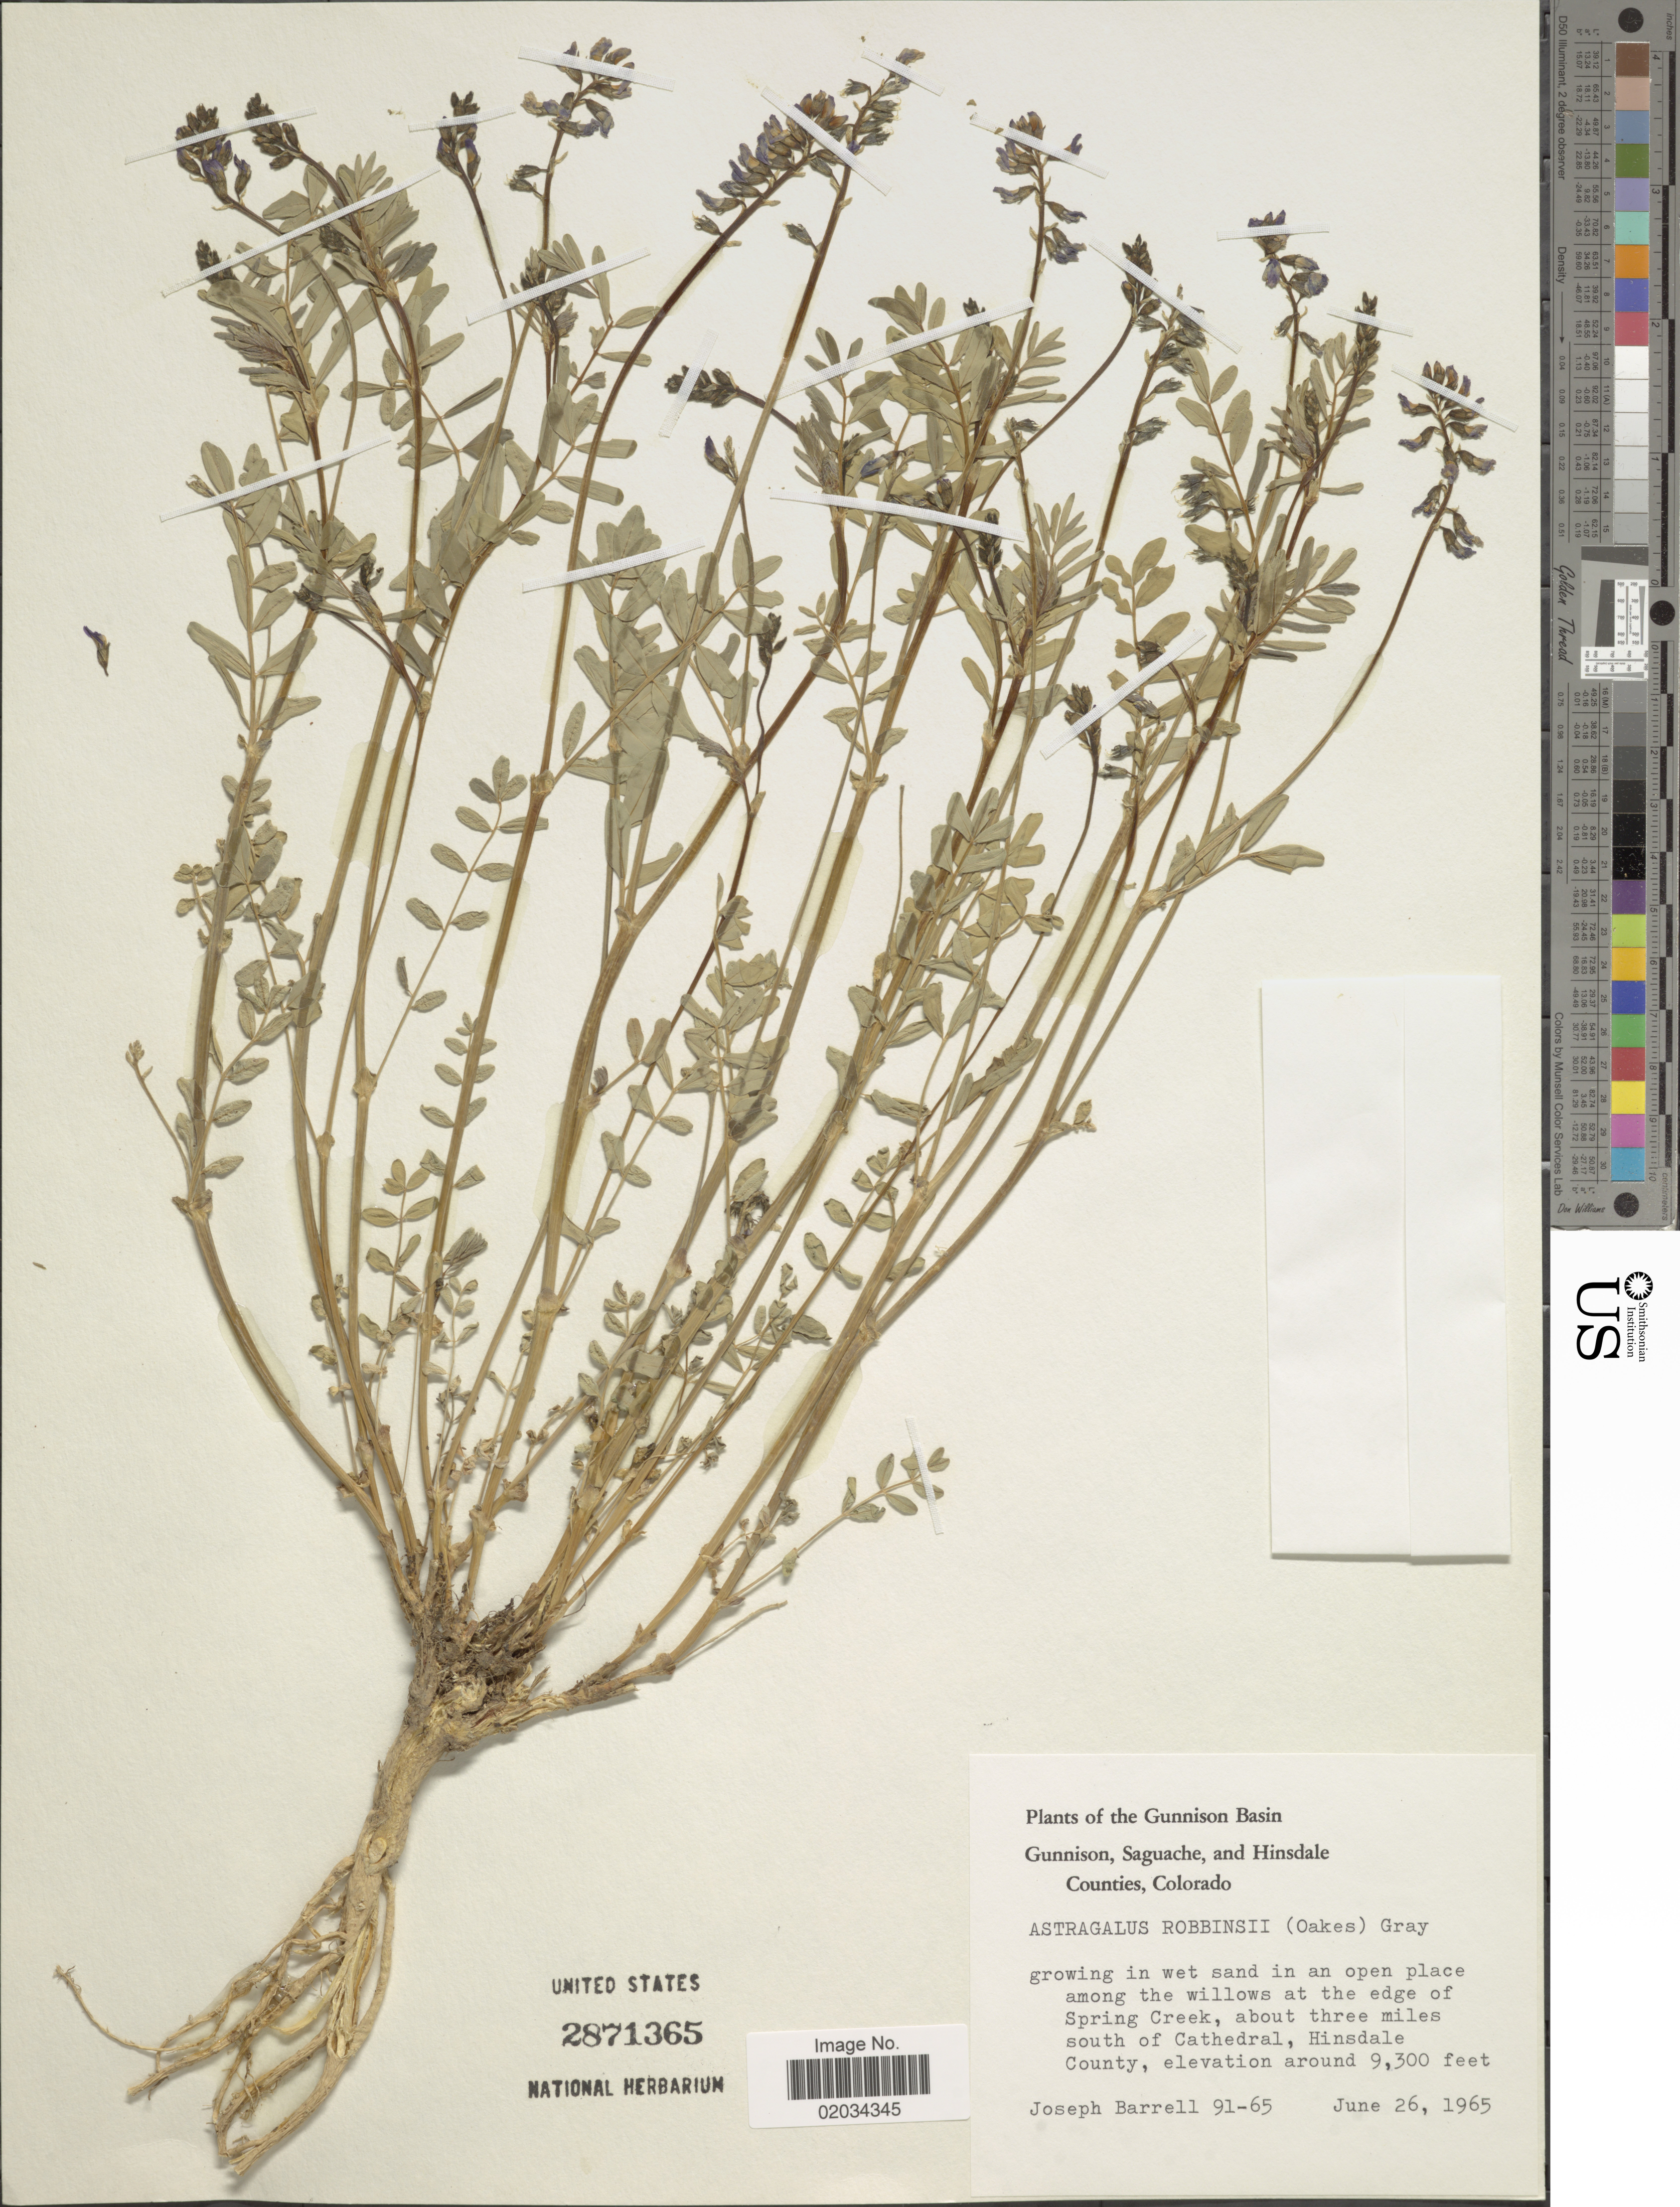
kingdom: Plantae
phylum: Tracheophyta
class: Magnoliopsida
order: Fabales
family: Fabaceae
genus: Astragalus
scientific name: Astragalus robbinsii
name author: (Oakes) A. Gray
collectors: J. Barrell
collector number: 91-65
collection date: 1965-06-26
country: United States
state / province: Colorado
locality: Gunnison Basin, Gunnison, Saguache, and Hinsdale Counties, Spring Creek, about three miles south of Cathedral, Hinsdale County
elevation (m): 2835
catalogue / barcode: US 2871365